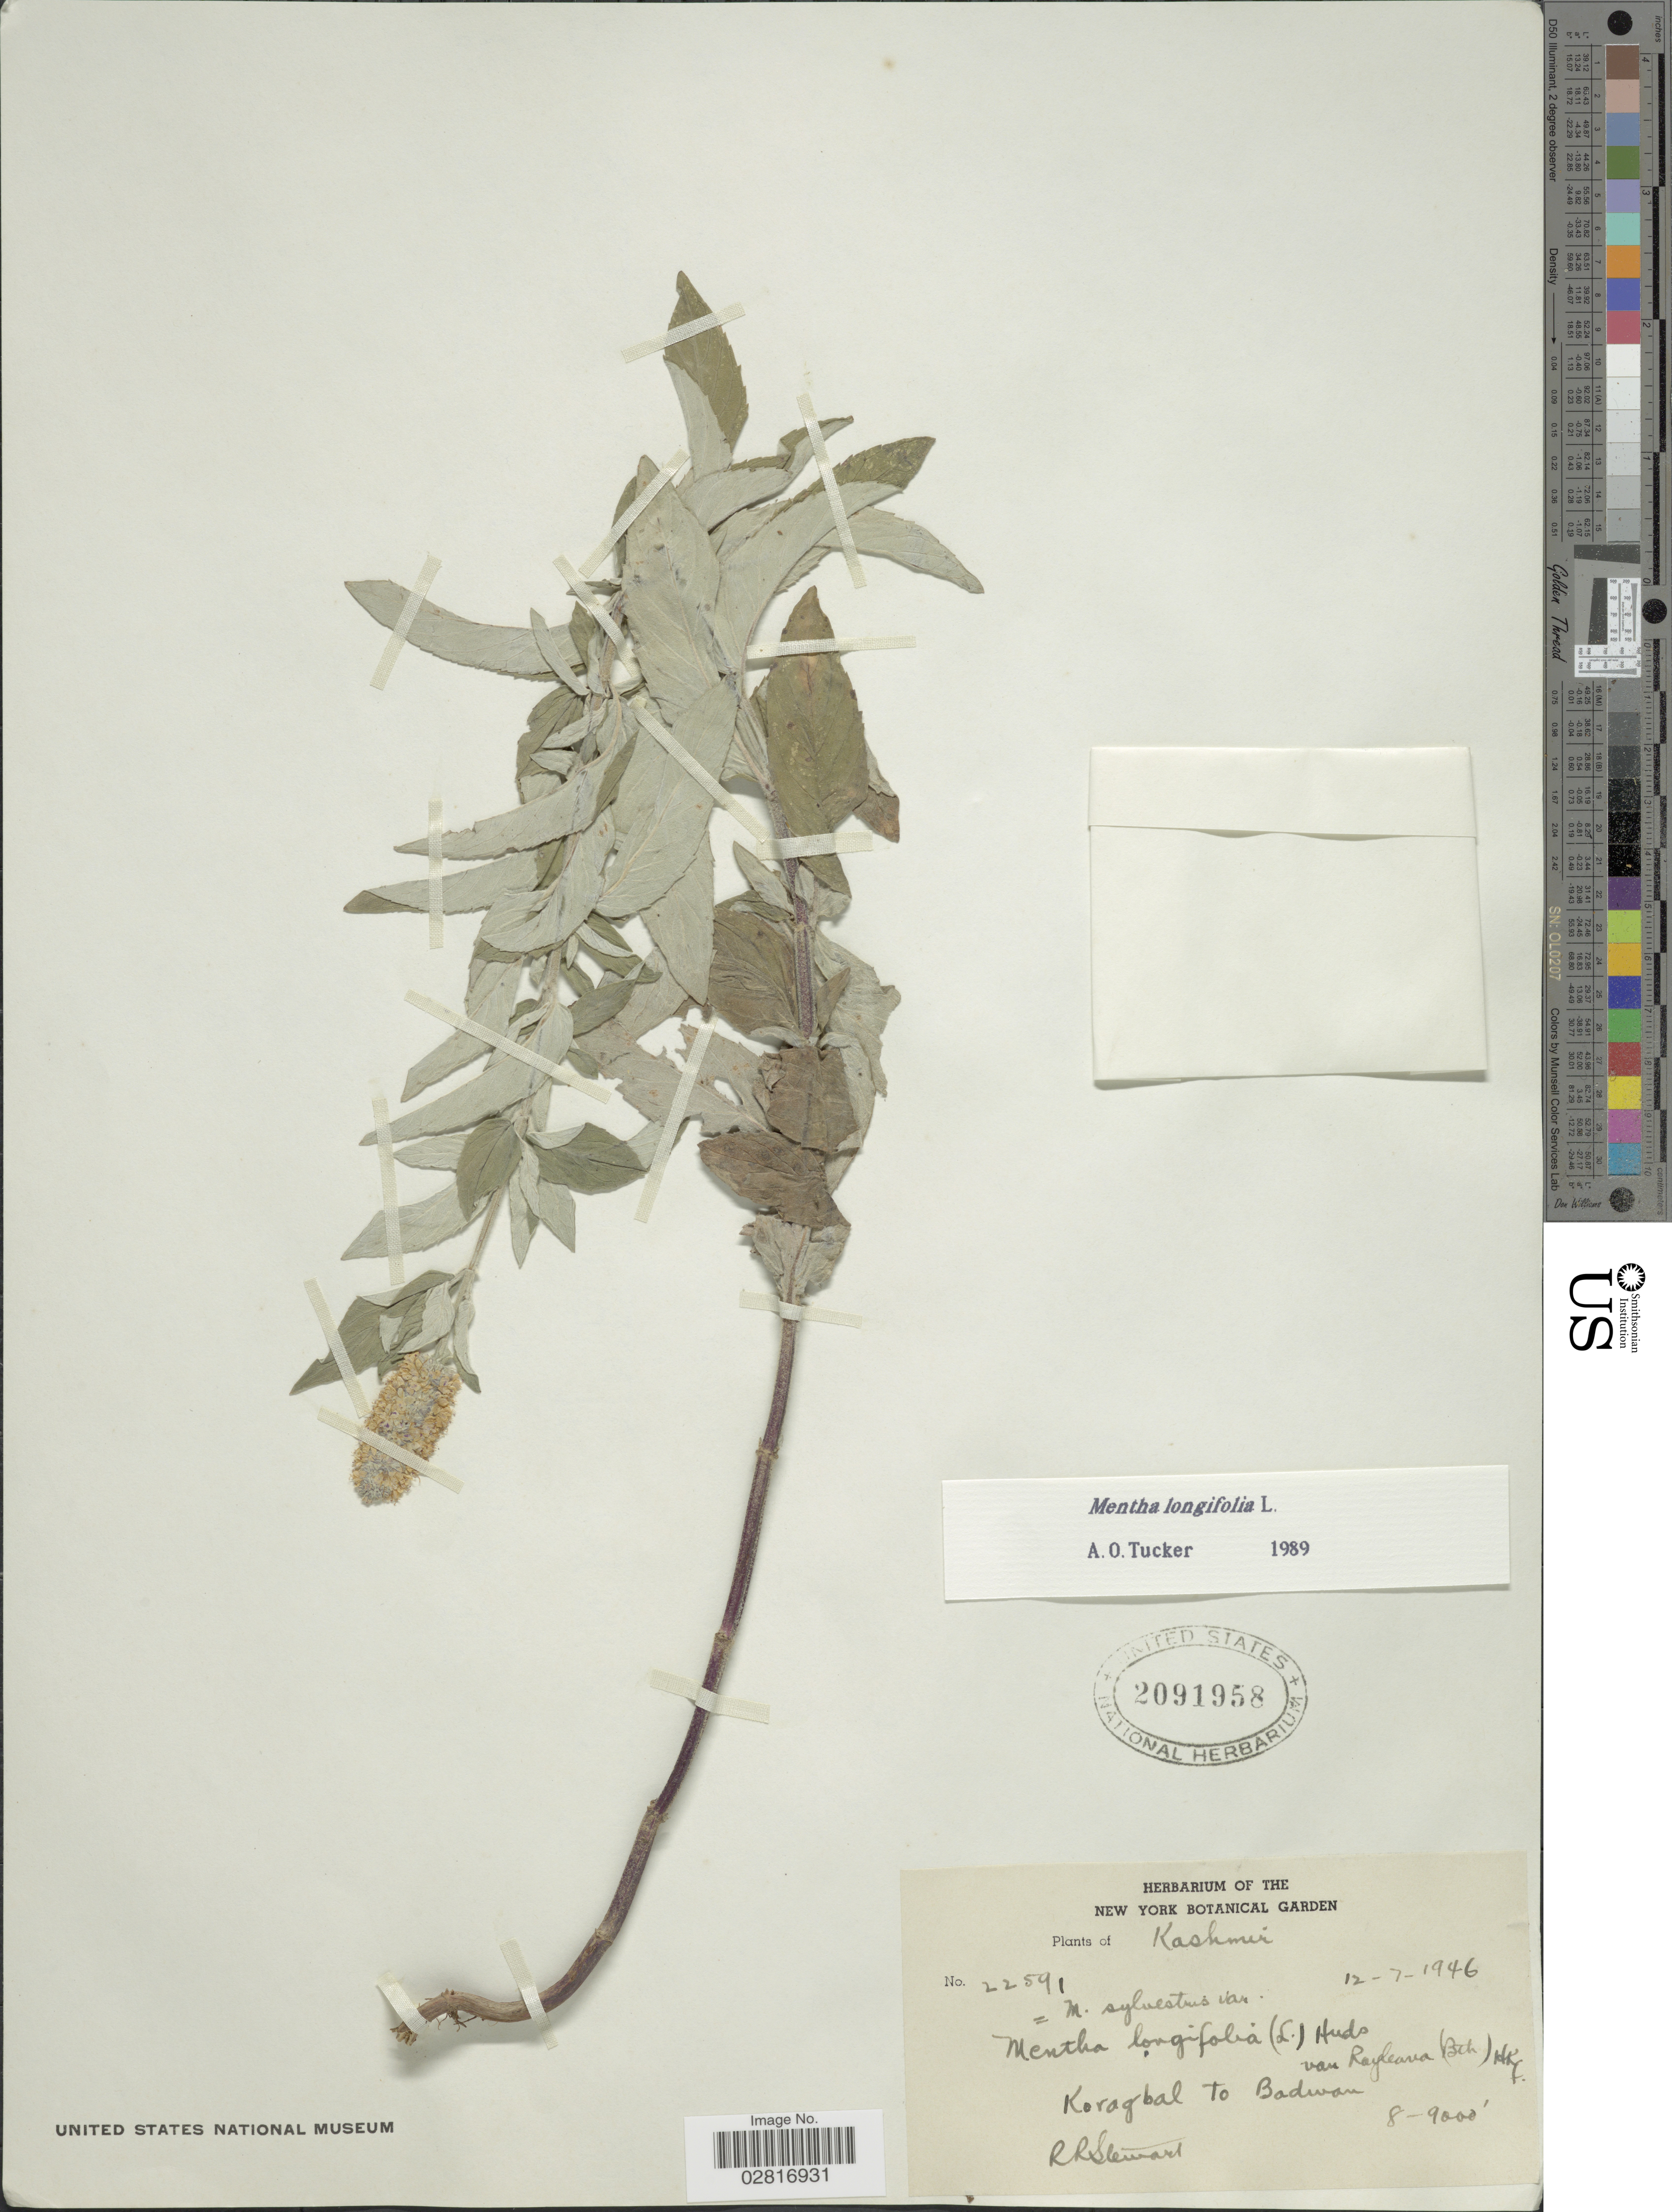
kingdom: Plantae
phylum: Tracheophyta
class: Magnoliopsida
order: Lamiales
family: Lamiaceae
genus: Mentha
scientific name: Mentha longifolia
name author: (L.) L.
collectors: R. R. Stewart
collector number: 22591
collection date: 1946-07-12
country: India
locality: Koragbal to Badwan, Kashmir.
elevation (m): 2438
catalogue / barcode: US 2091958